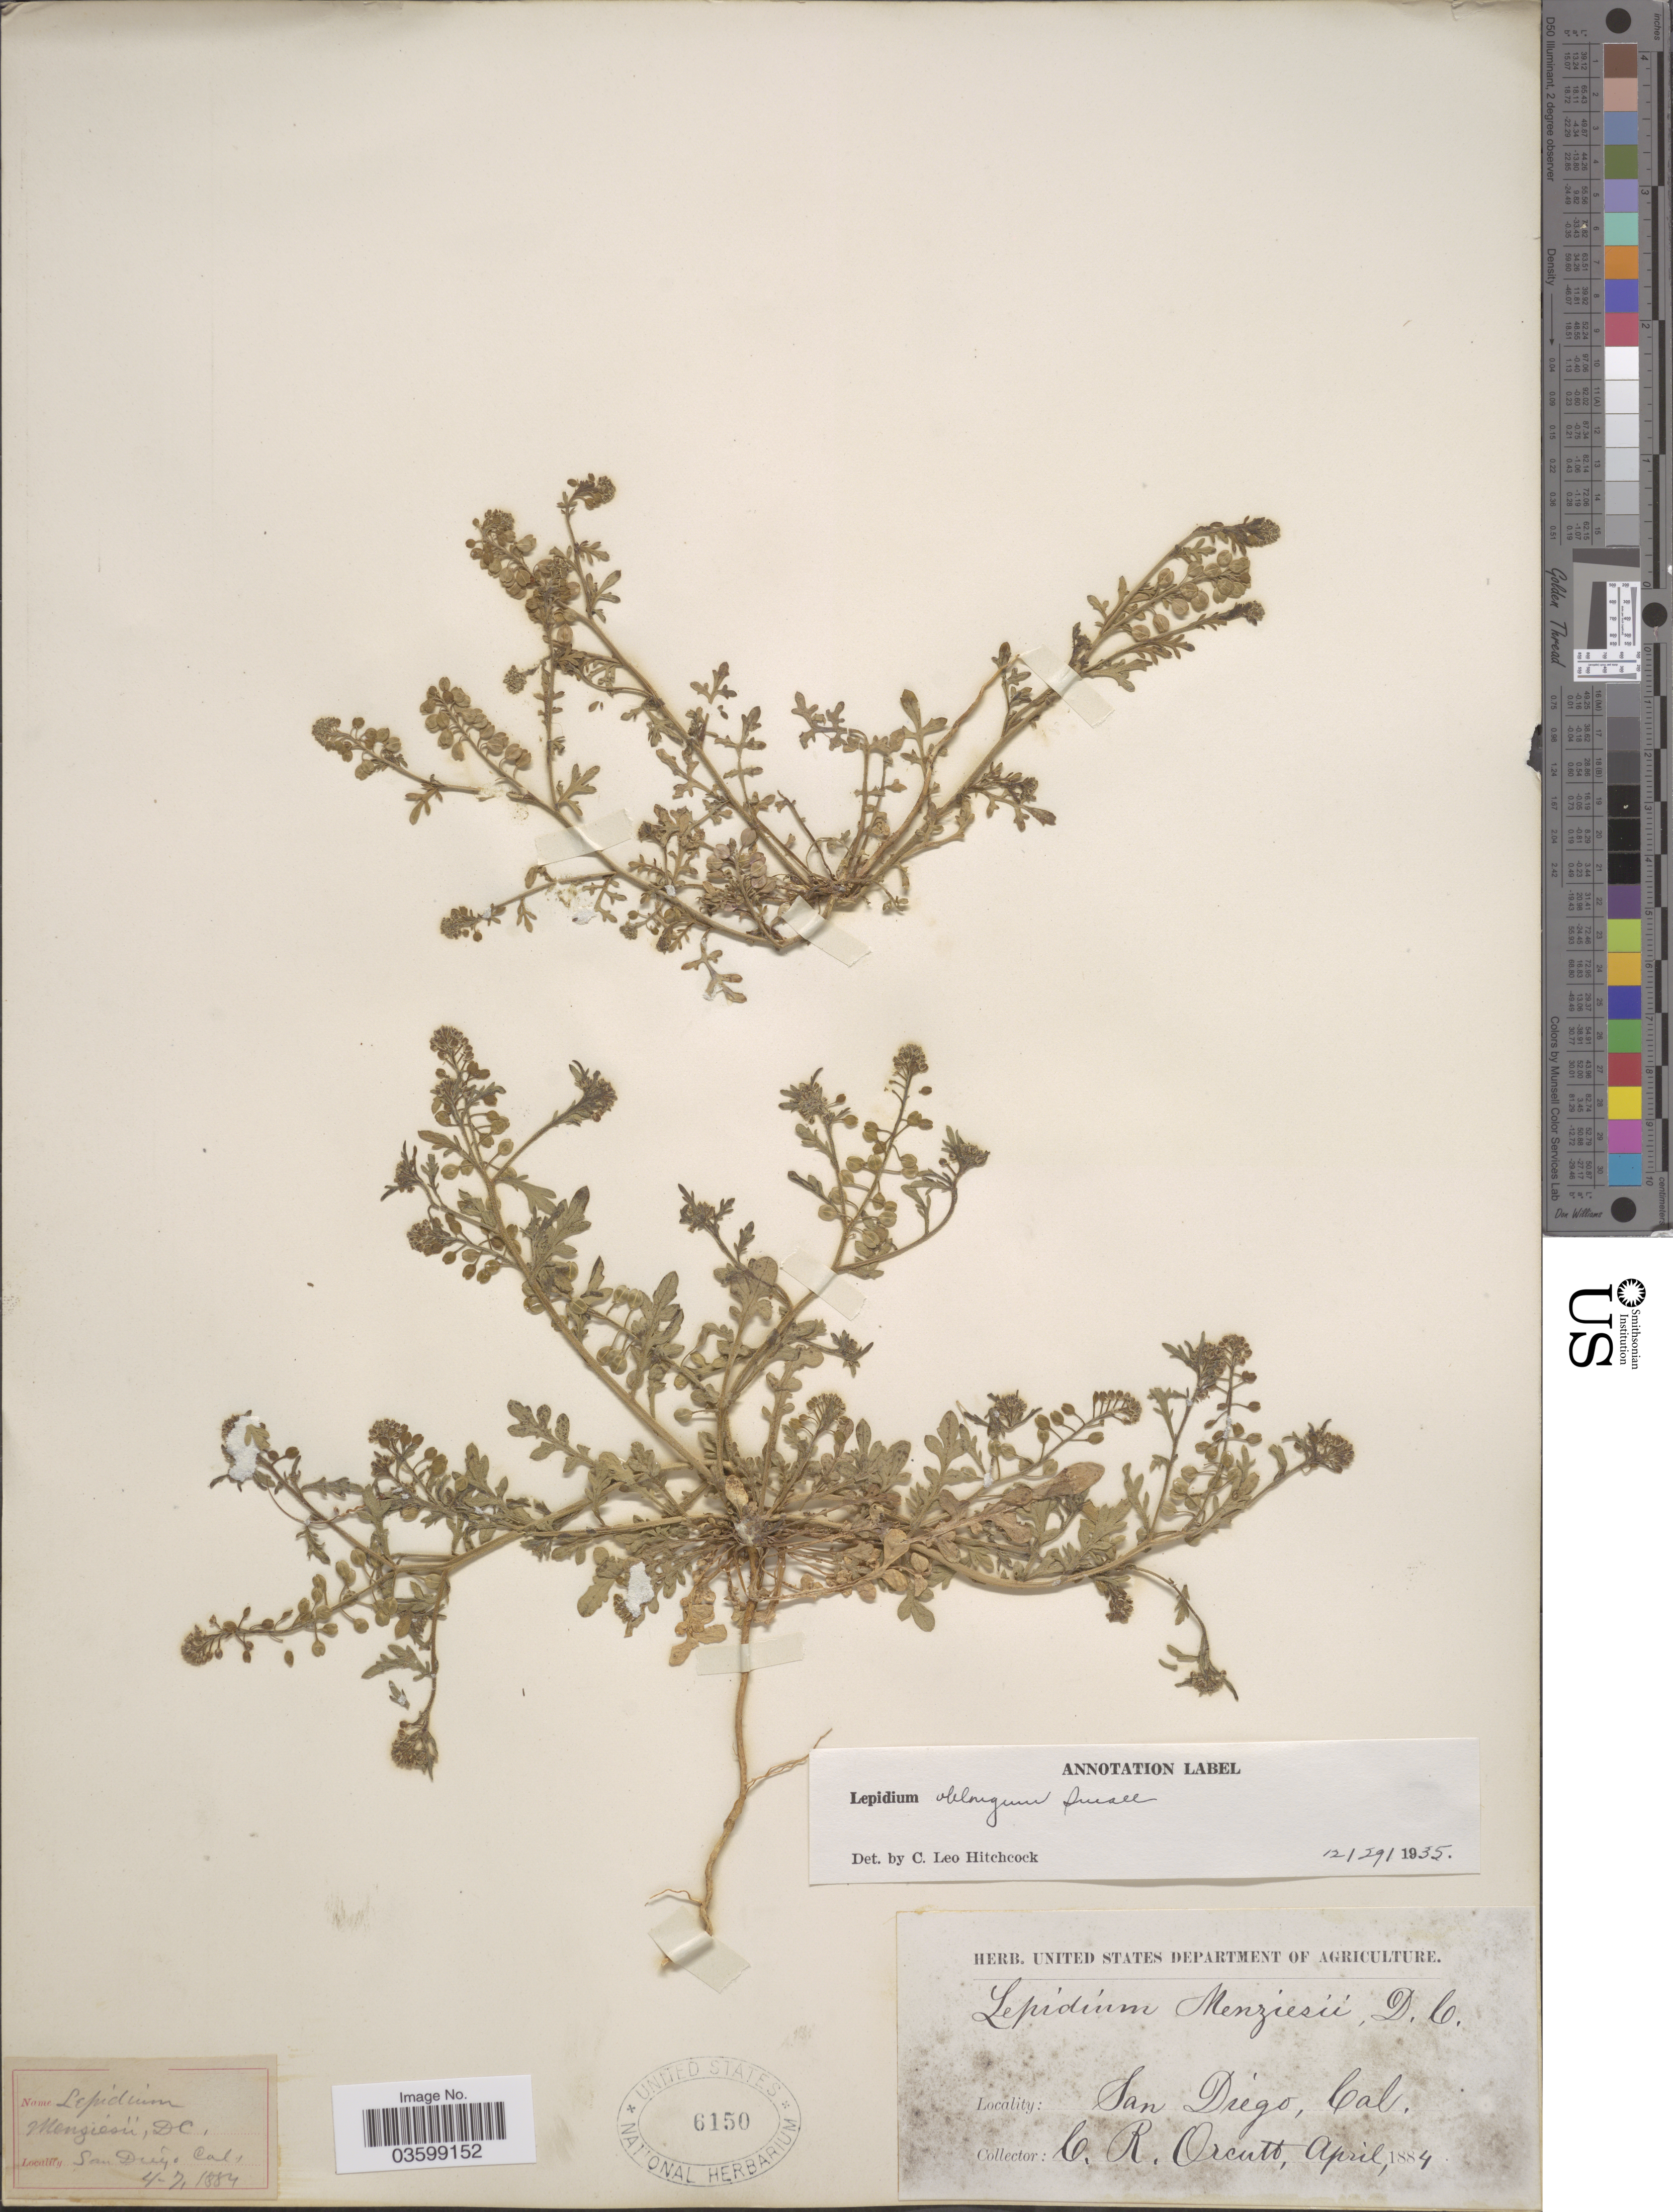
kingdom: Plantae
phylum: Tracheophyta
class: Magnoliopsida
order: Brassicales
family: Brassicaceae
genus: Lepidium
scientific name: Lepidium oblongum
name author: Small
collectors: C. R. Orcutt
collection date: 1884-04-07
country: United States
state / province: California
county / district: San Diego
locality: San Diego.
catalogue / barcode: US 6150